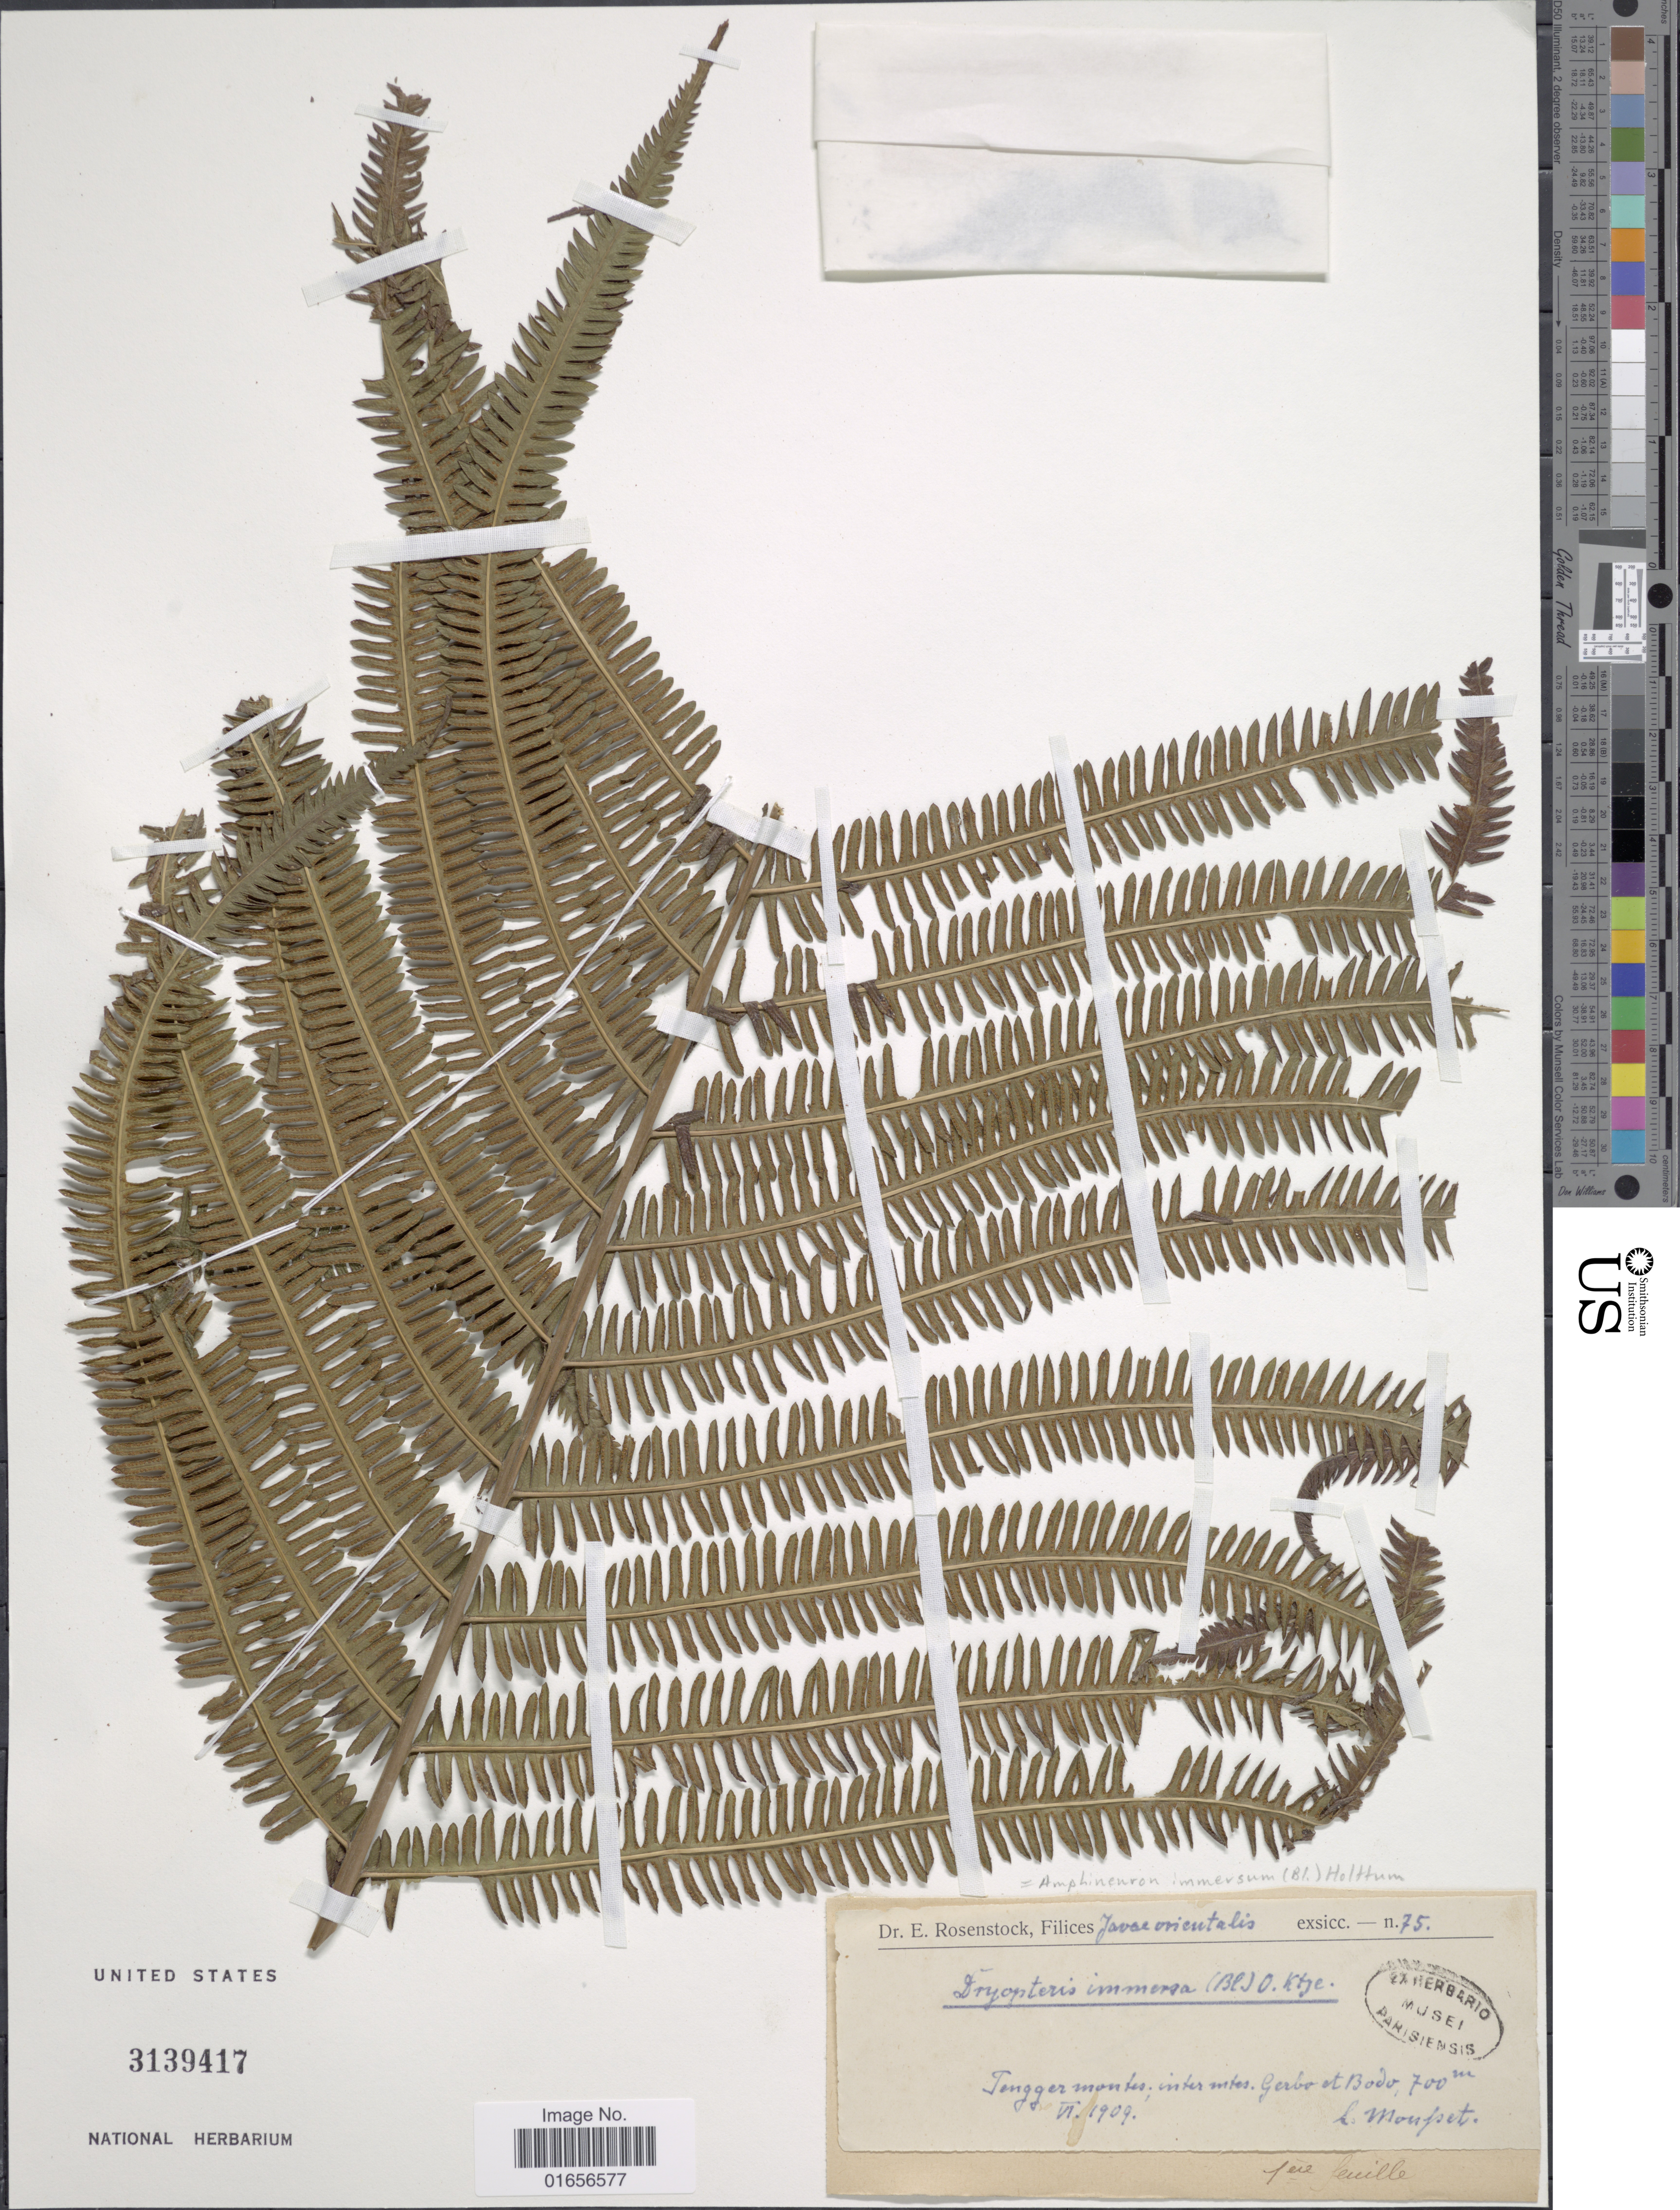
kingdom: Plantae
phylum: Tracheophyta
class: Polypodiopsida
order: Polypodiales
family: Thelypteridaceae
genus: Amphineuron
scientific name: Amphineuron immersum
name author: (Blume) Holttum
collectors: Mousset, --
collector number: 75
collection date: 1909-06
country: Indonesia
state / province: Java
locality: Tengger Montes; inter mtes. Gerbo et Bodo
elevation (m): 700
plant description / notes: Corrected "Tengger Montes, Inter mites, Gerbo at Bodo" to "Tengger Montes; inter mtes. Gerbo et Bodo"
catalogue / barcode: US 3139417